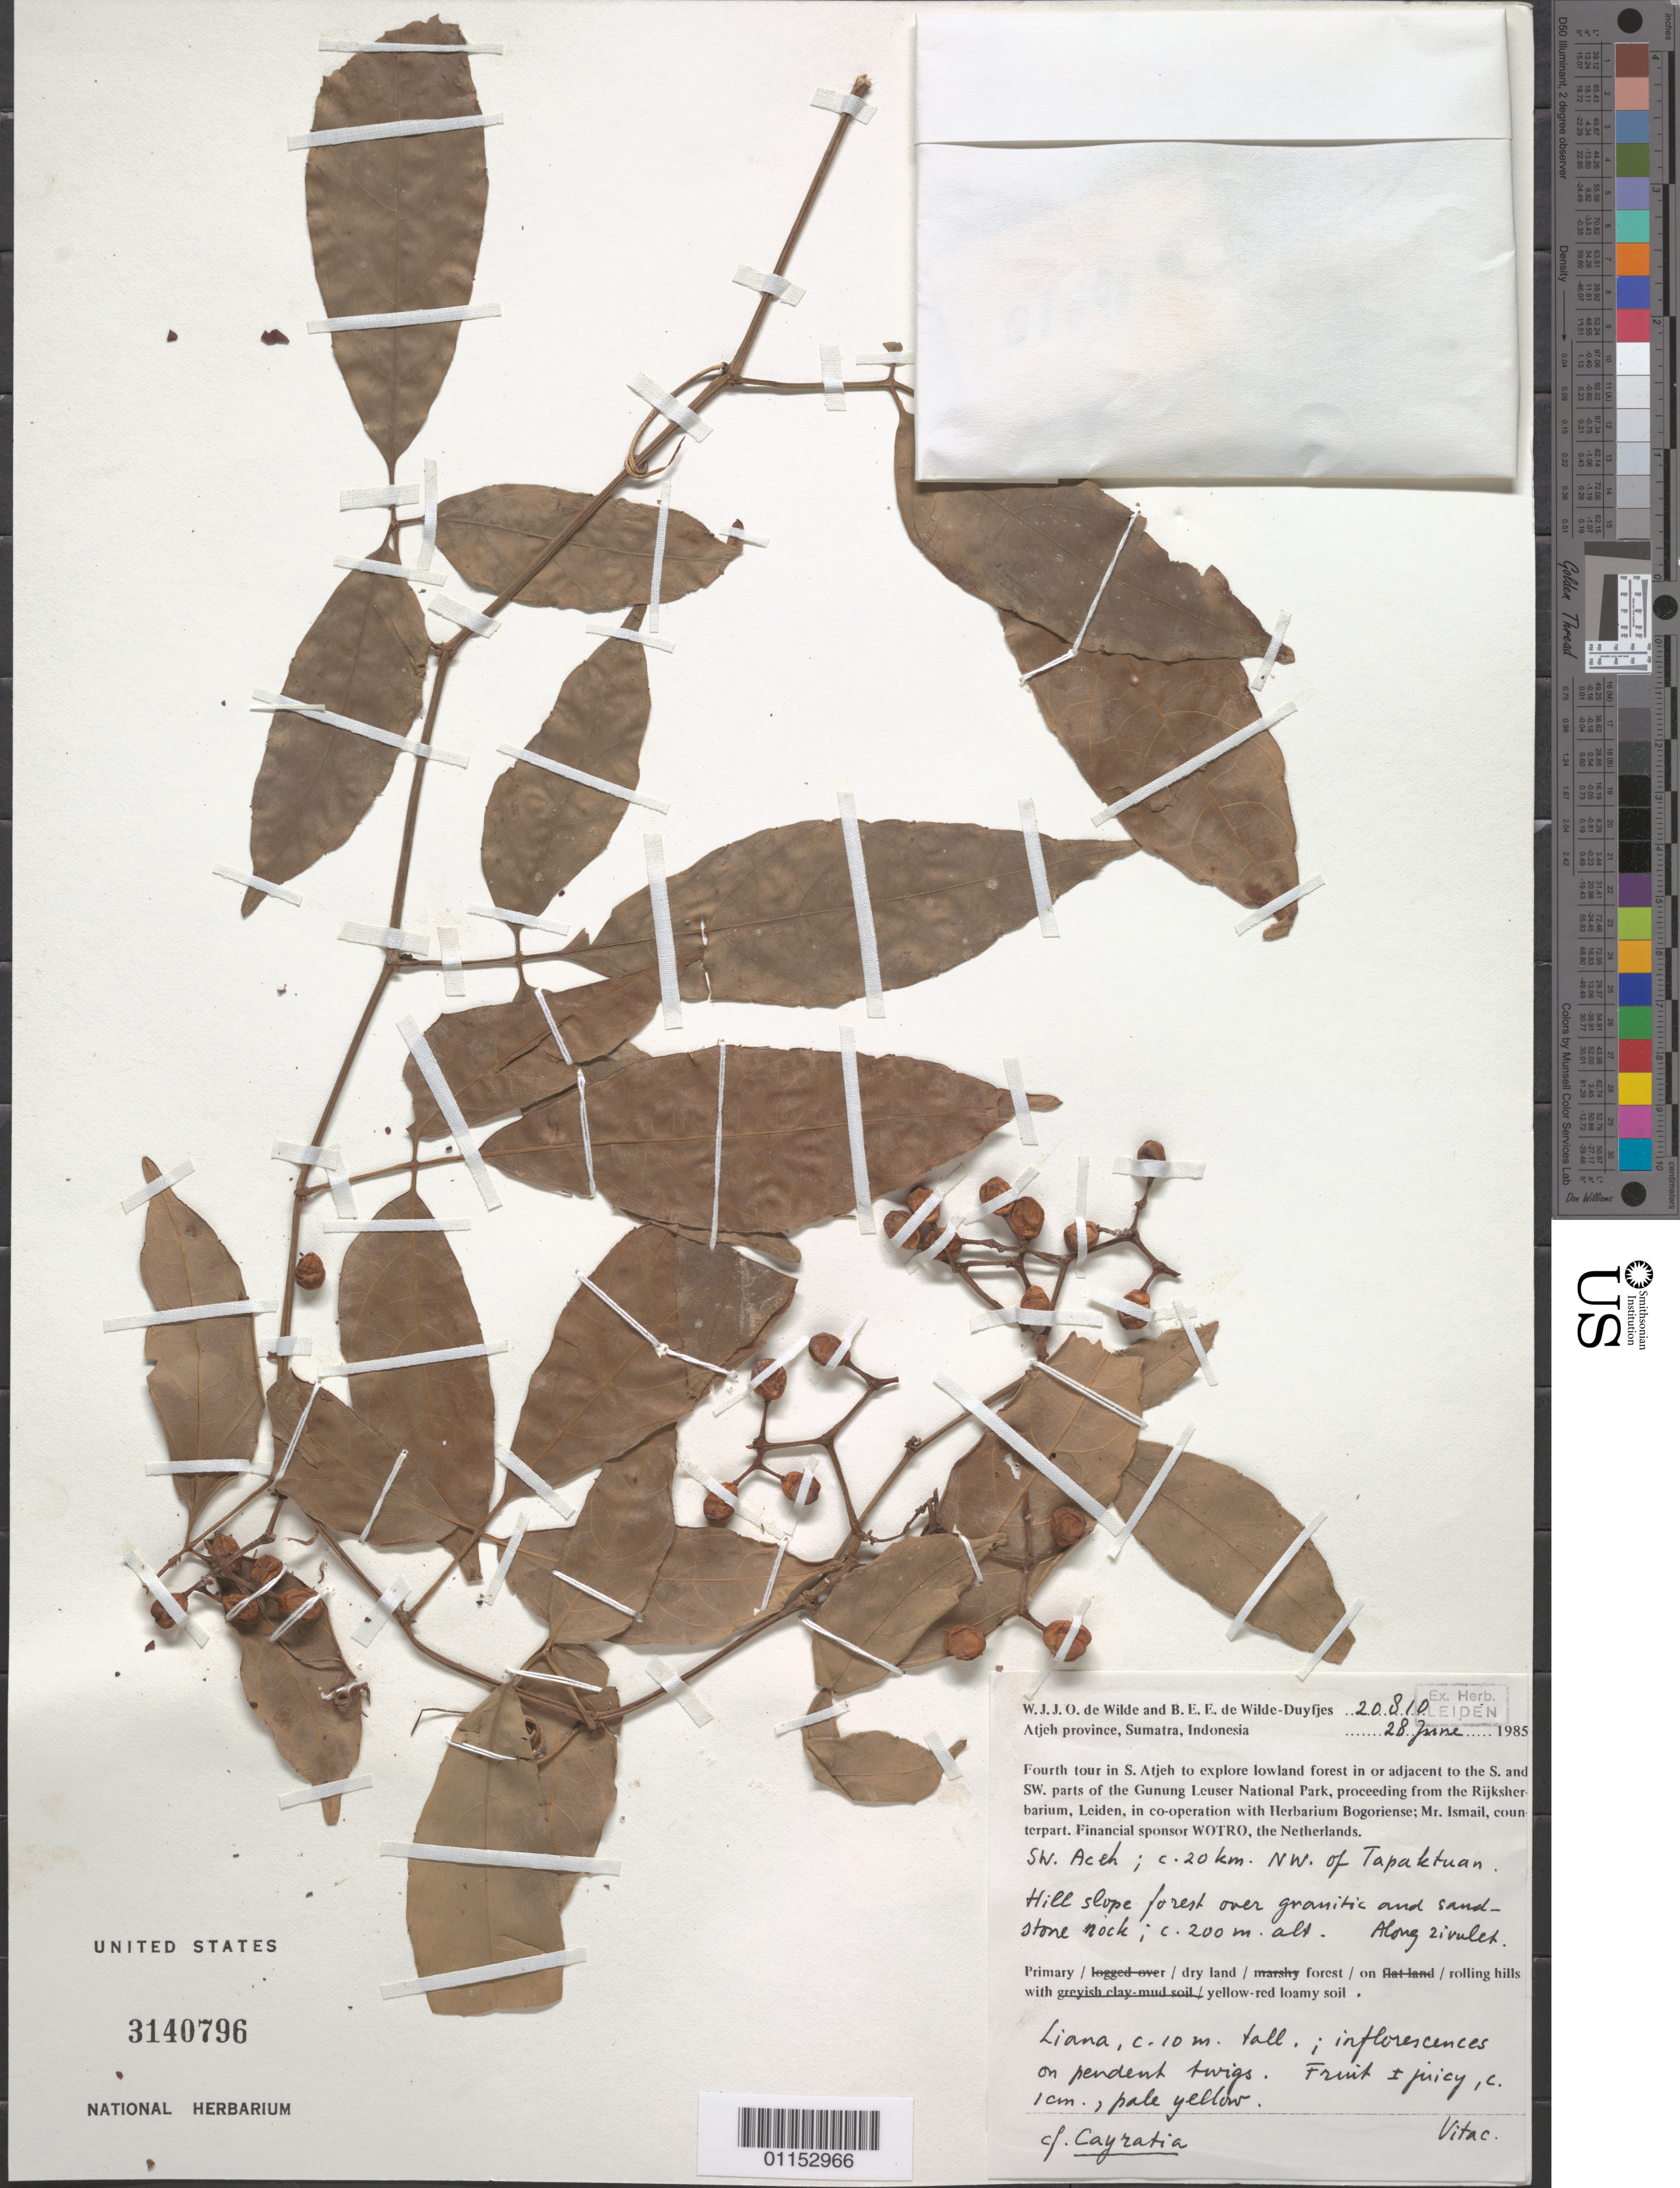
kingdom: Plantae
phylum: Tracheophyta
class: Magnoliopsida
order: Vitales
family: Vitaceae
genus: Cayratia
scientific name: Cayratia sp.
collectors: W. J. de Wilde & B. E. de Wilde-Duyfjes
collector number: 20810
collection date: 1985-06-28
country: Indonesia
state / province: Sumatra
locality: Atjeh Province.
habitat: Primary dry land forest, rolling hills with yellow-red loamy soil. Liana.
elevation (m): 200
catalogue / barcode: US 3140796